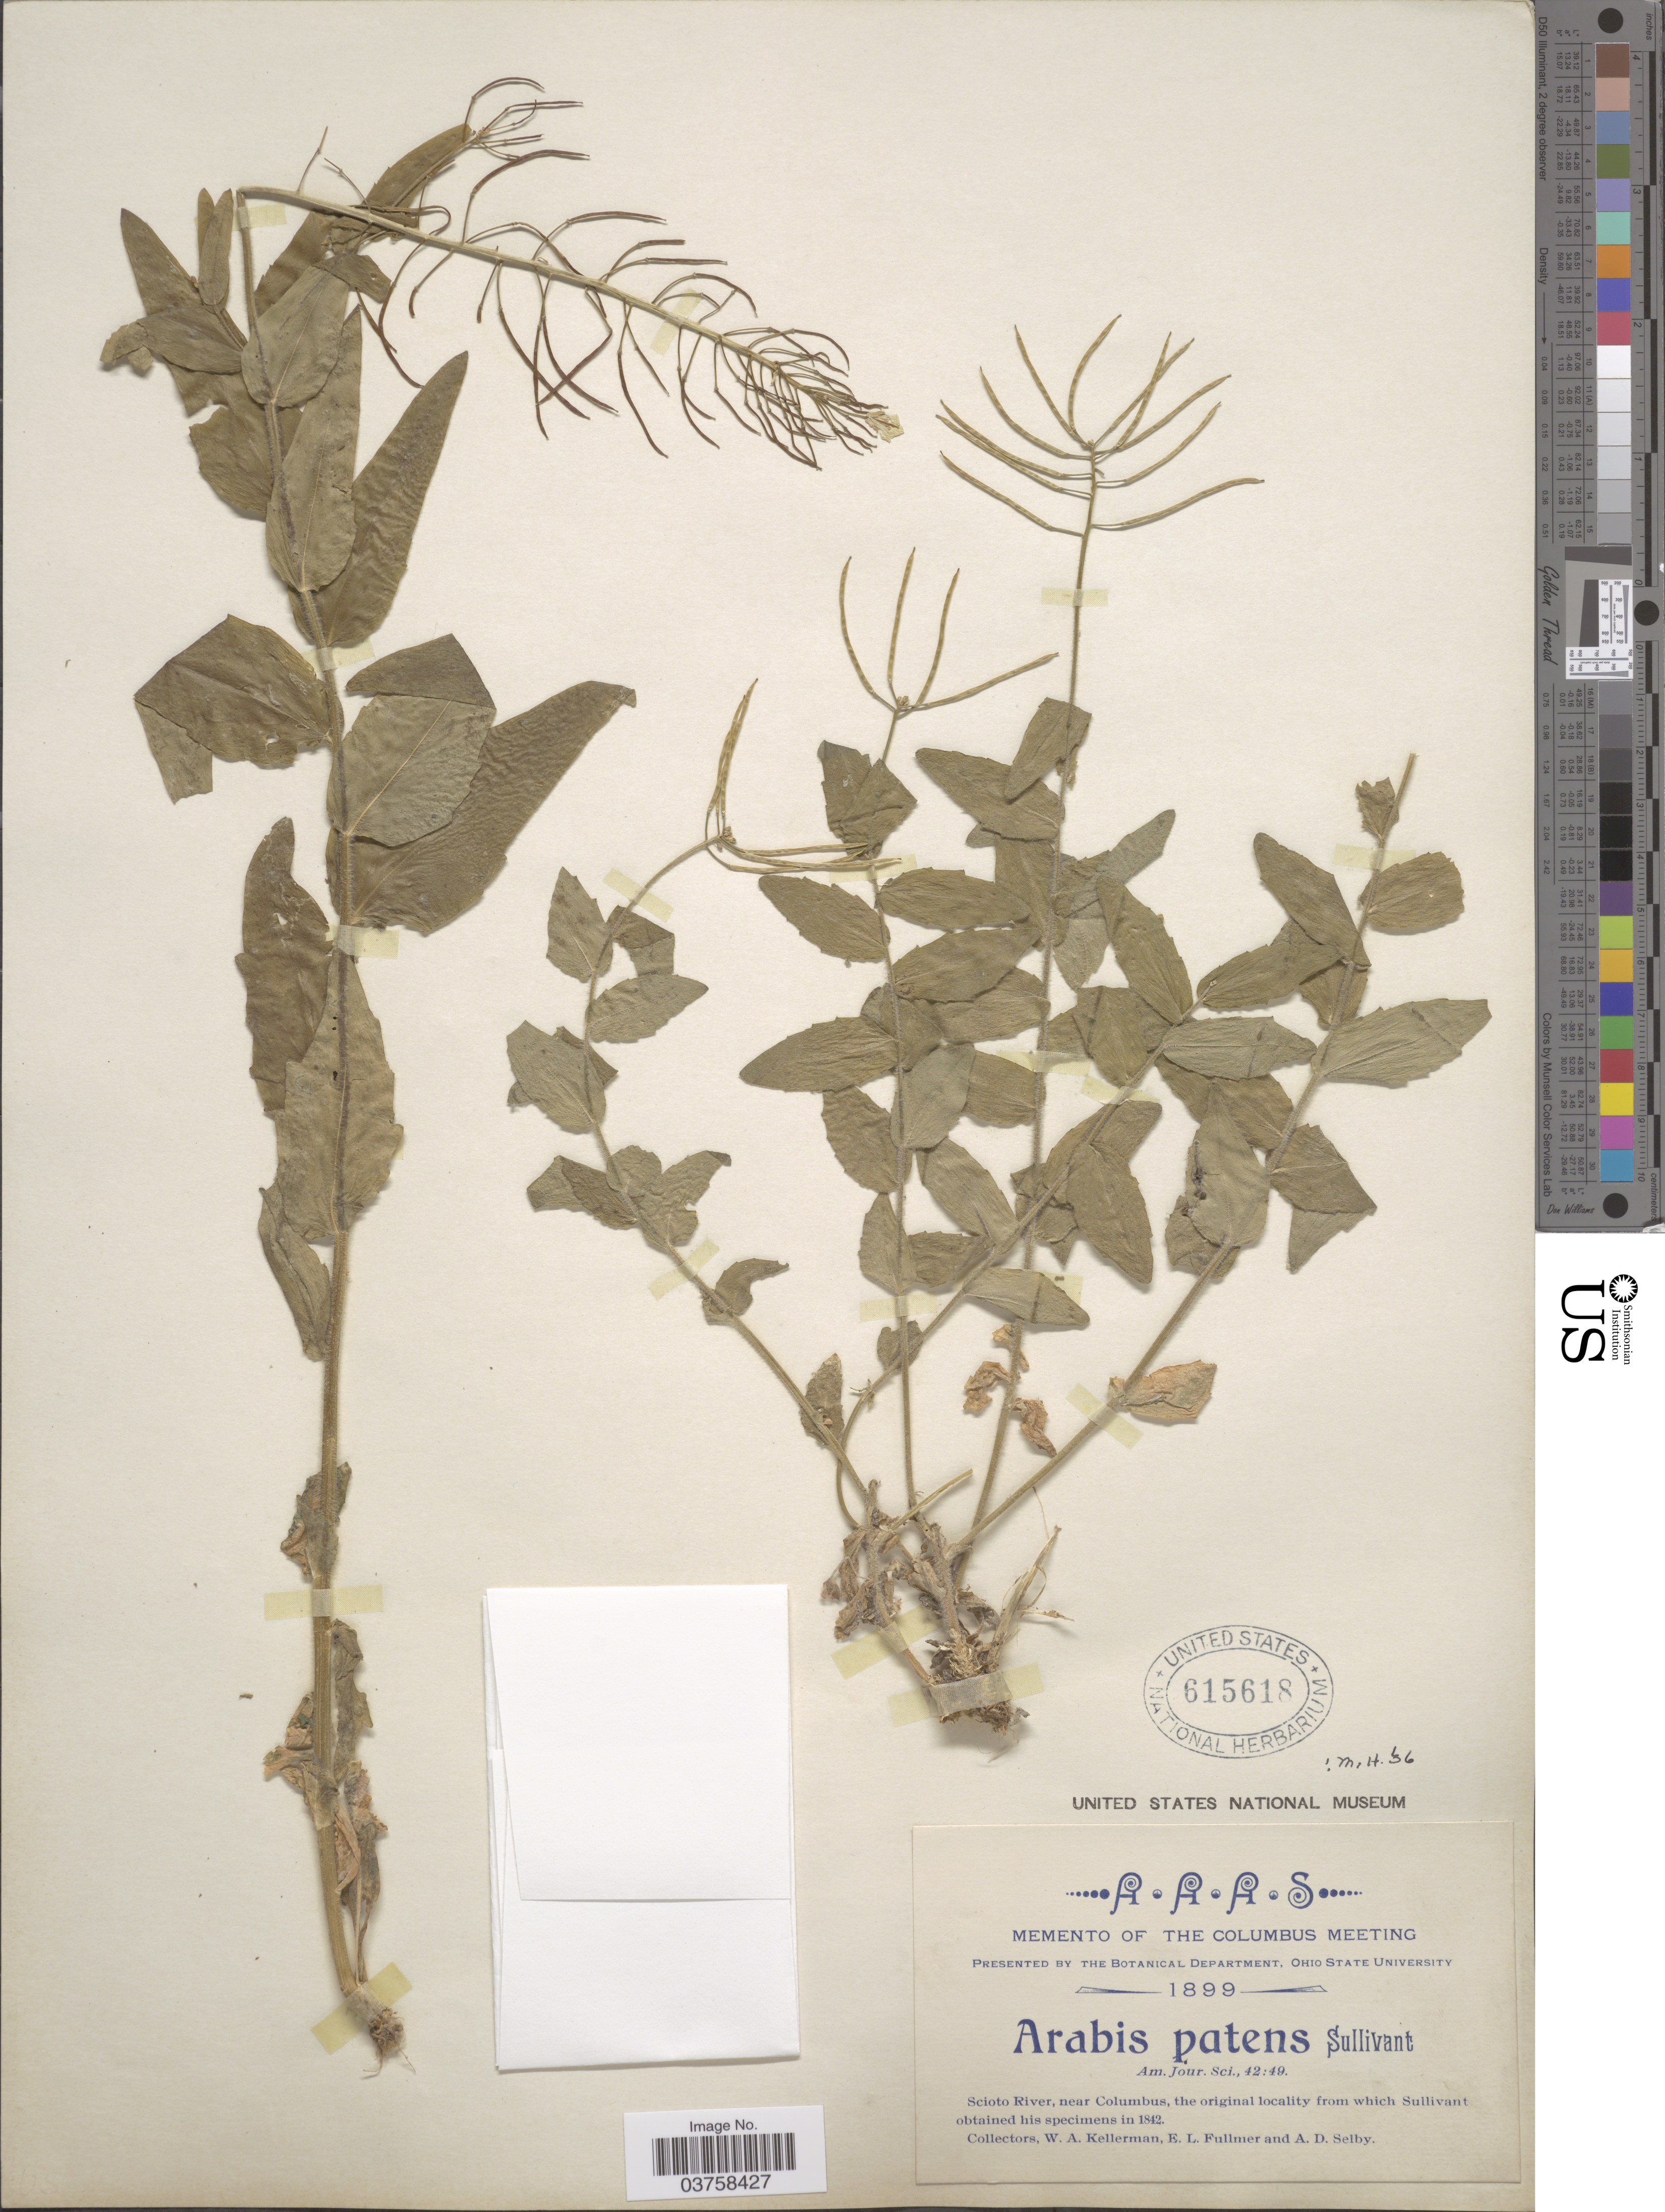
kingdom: Plantae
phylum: Tracheophyta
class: Magnoliopsida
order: Brassicales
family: Brassicaceae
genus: Arabis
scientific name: Arabis patens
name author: Sull.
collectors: W. A. Kellermann, E. Fullmer & A. Selby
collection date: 1842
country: United States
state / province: Ohio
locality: Scioto River, near Columbus.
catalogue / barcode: US 615618